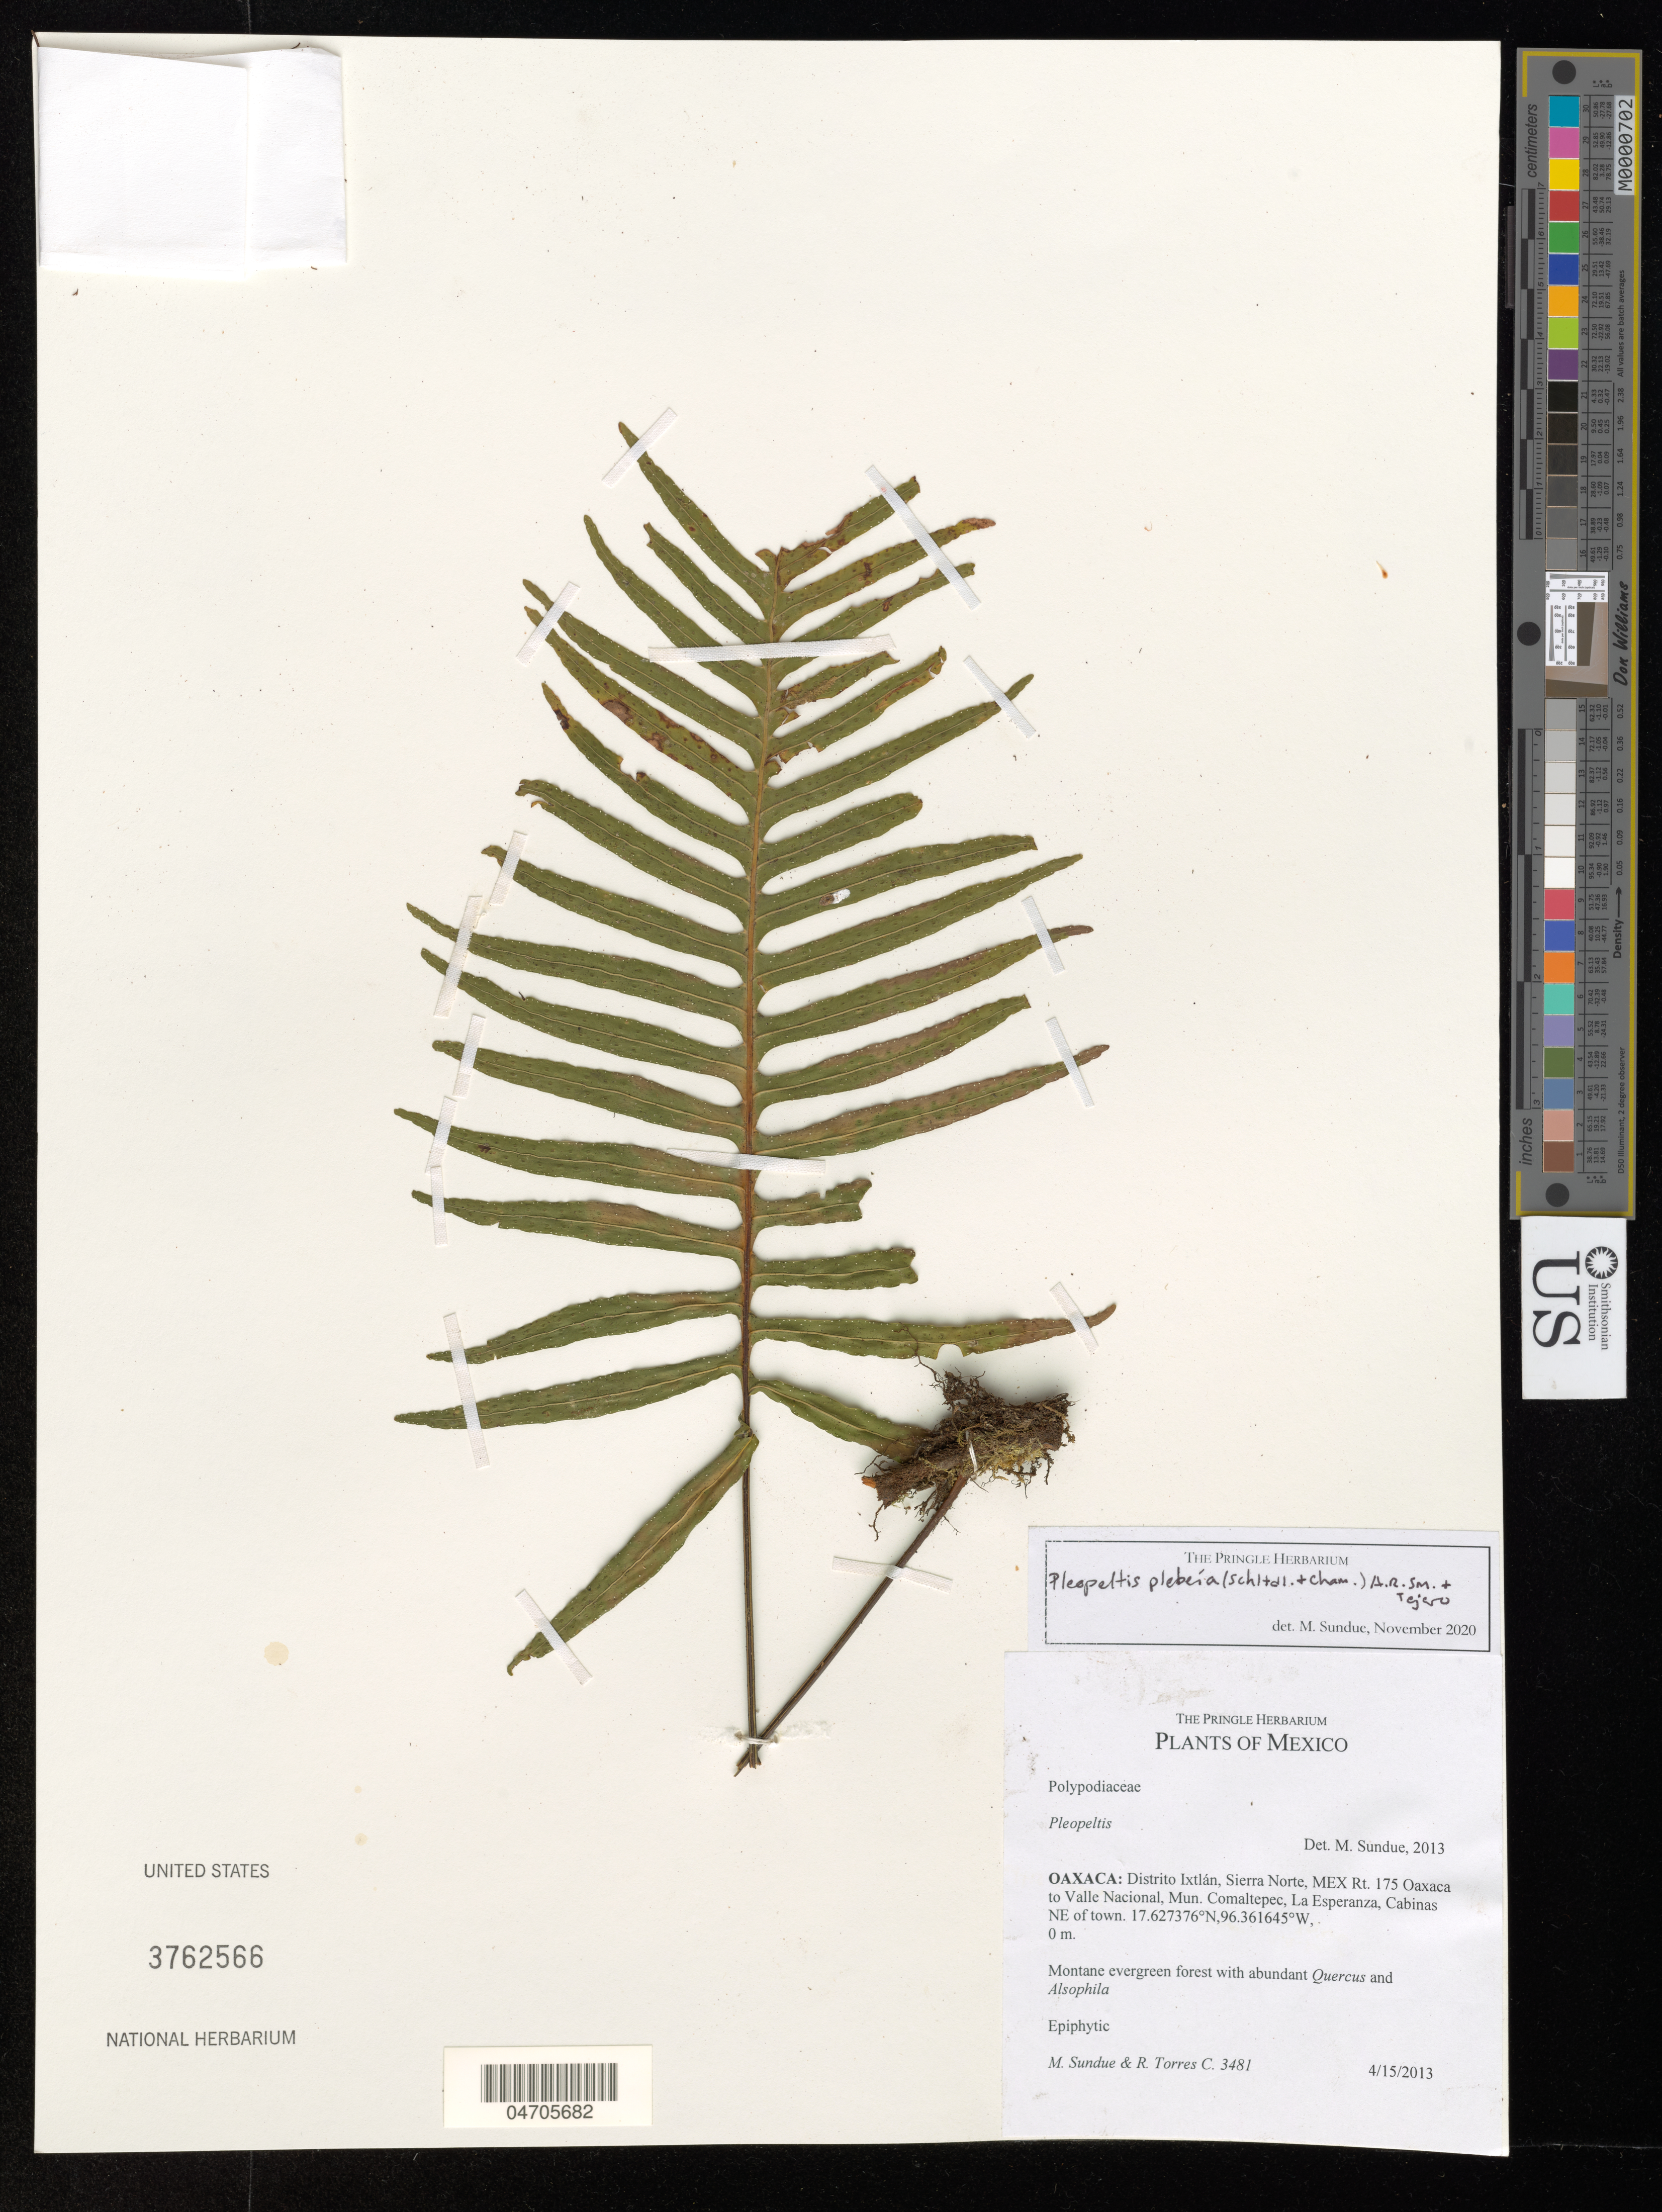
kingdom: Plantae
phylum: Tracheophyta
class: Polypodiopsida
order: Polypodiales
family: Polypodiaceae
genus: Pleopeltis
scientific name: Pleopeltis plebeia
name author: (Schltdl. ex Cham.) A.R. Sm. & Tejero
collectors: M. Sundue & R. Torres C.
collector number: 3481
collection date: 2013-04-15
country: Mexico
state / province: Oaxaca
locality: Distrito Ixtlán, Sierra Norte, MEX Rt. 175 Oaxaca to Valle Nacional, Mun. Comaltepec, La Esperanza, Cabinas NE of town.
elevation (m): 0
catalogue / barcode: US 3762566